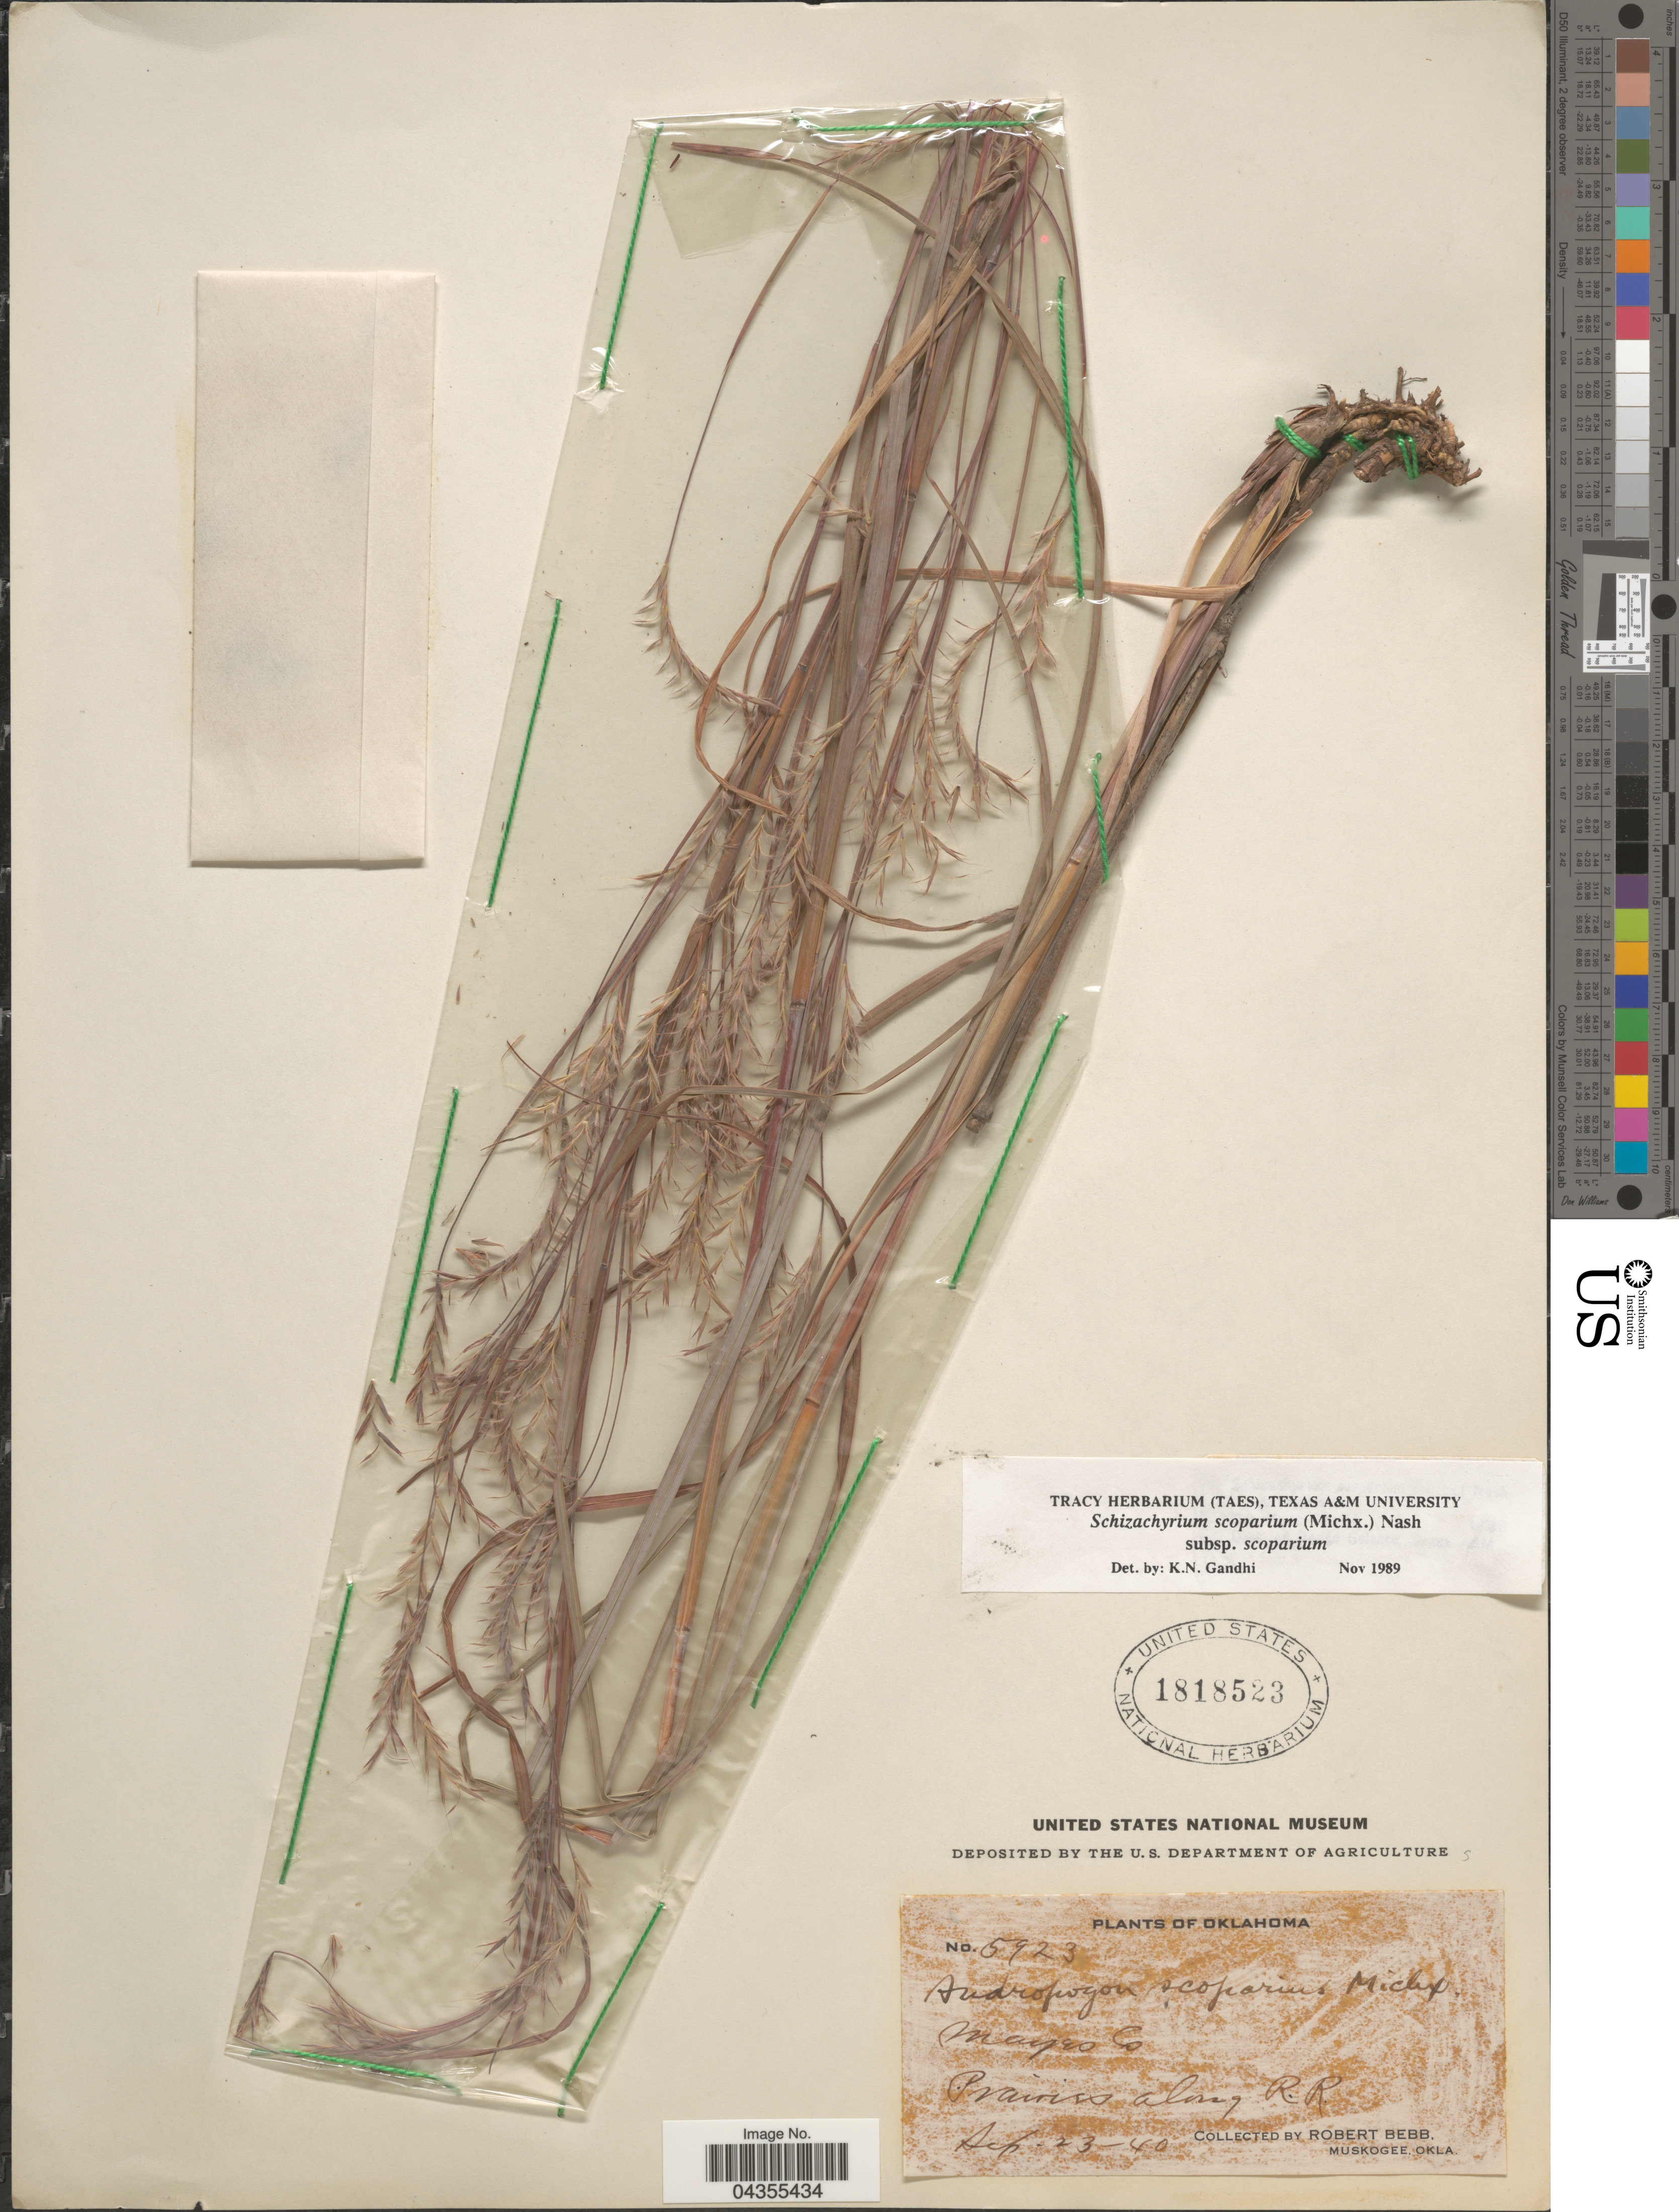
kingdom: Plantae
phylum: Tracheophyta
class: Liliopsida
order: Poales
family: Poaceae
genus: Schizachyrium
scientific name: Schizachyrium scoparium var. scoparium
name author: (Michx.) Nash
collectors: R. Bebb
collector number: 5923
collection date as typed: Transcribed d/m/y: 23/9/40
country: United States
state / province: Oklahoma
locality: Mayes Co. Prairies along R.R.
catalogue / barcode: US 1818523